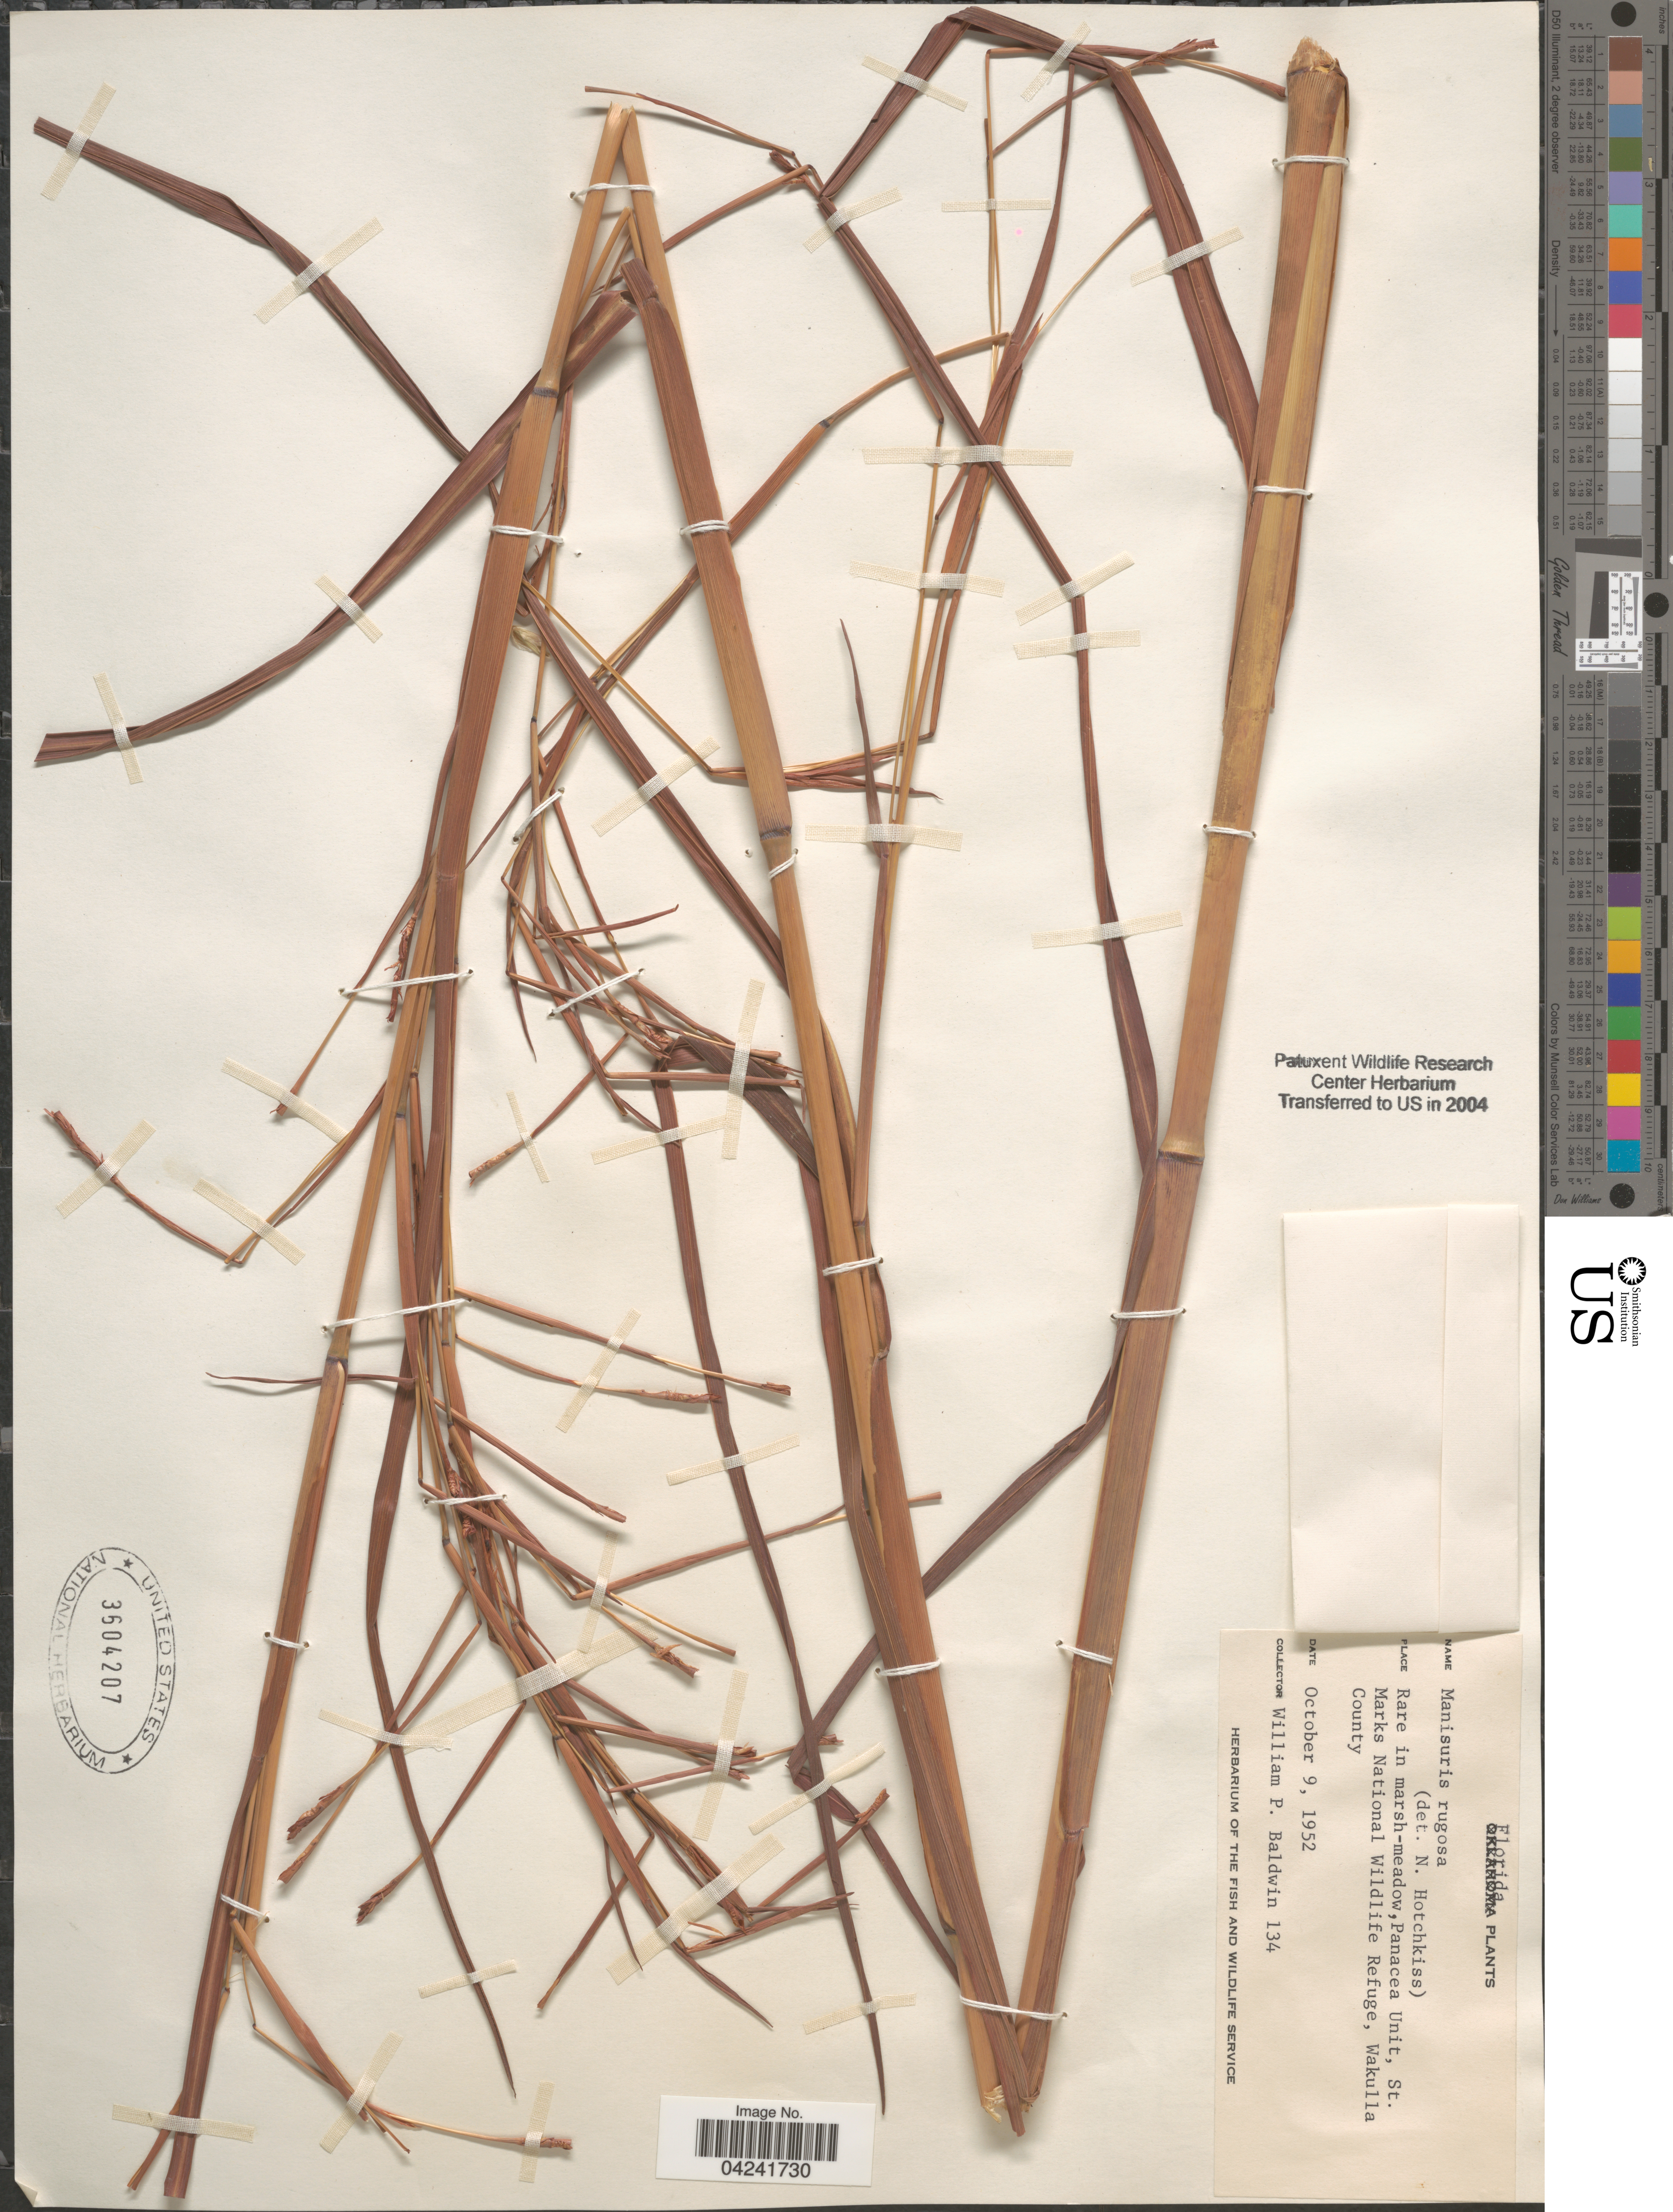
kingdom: Plantae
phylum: Tracheophyta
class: Liliopsida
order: Poales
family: Poaceae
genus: Mnesithea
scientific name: Mnesithea rugosa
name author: (Nutt.) de Koning & Sosef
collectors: W. Baldwin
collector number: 134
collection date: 1952-10-09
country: United States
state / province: Florida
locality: Rare in marsh-meadow, Panacea Unit, St. Marks National Wildlife Refuge, Wakulla County.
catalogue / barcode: US 3604207